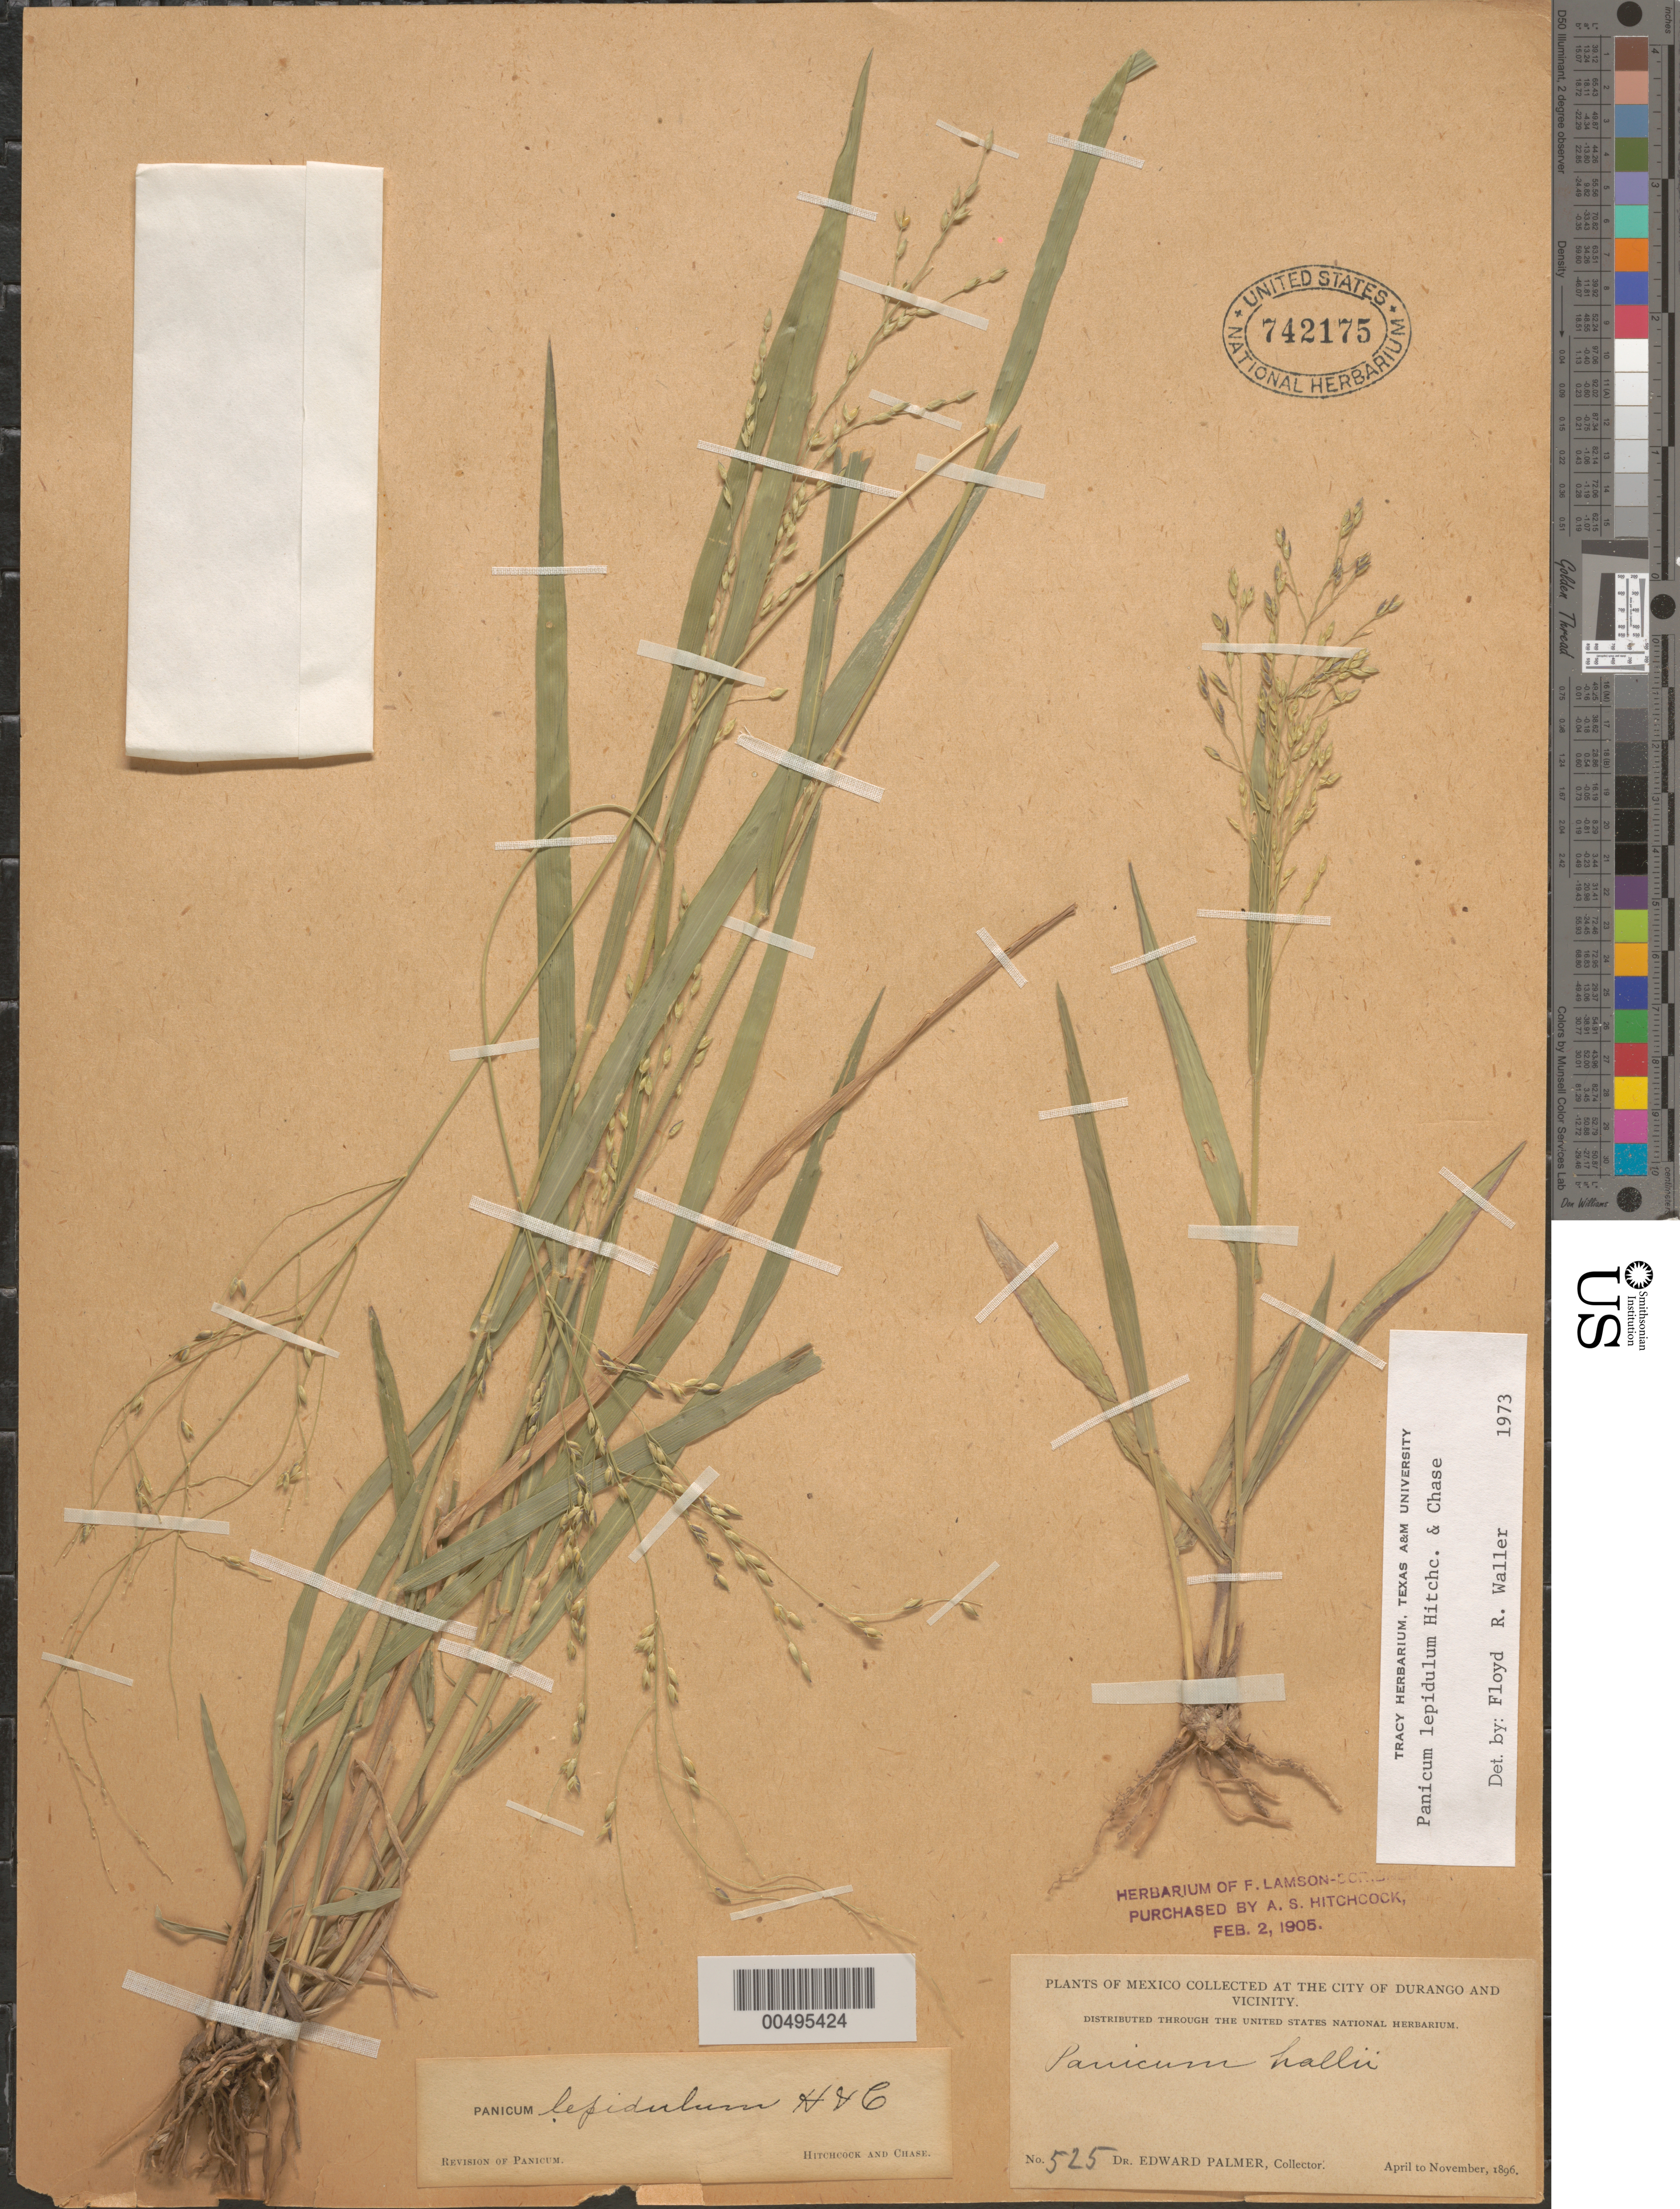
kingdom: Plantae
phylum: Tracheophyta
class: Liliopsida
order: Poales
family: Poaceae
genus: Panicum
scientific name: Panicum lepidulum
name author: Hitchc. & Chase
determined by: Waller, F. R.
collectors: E. Palmer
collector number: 525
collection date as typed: Apr 1896 to Nov 1896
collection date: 1896-04/1896-11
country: Mexico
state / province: Durango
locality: At the City of Durango & vicinity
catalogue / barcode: US 742175